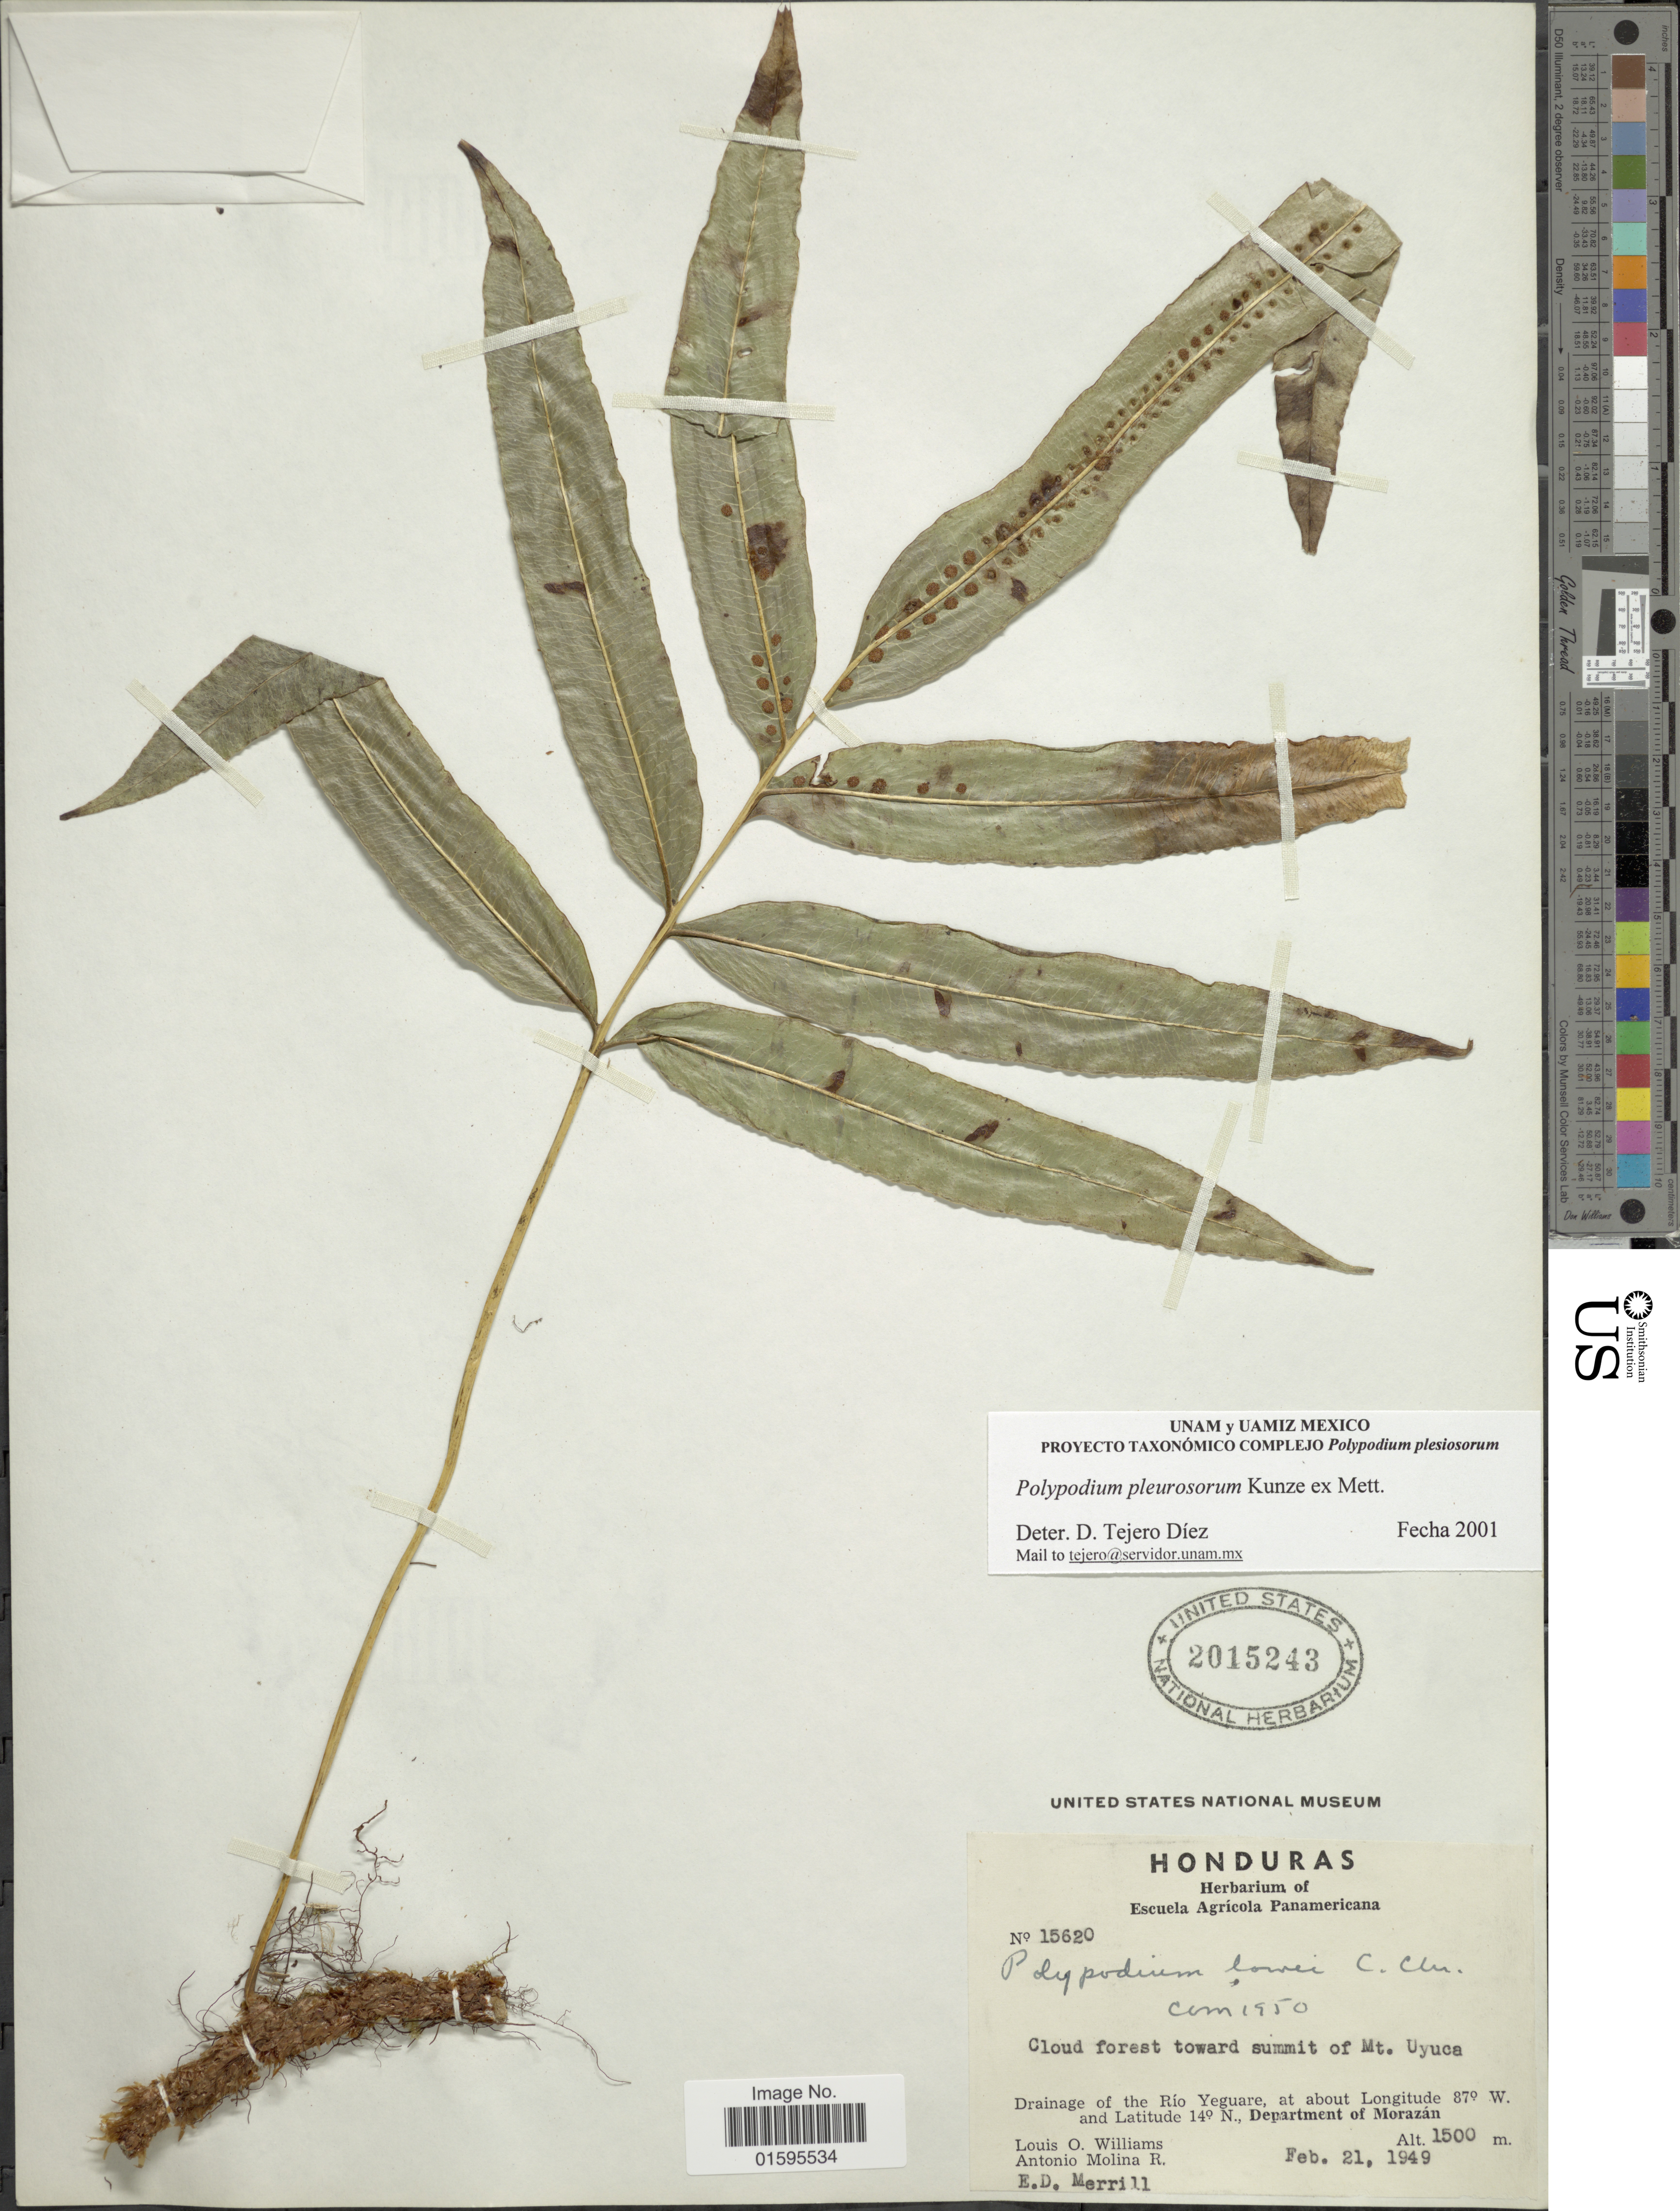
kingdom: Plantae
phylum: Tracheophyta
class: Polypodiopsida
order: Polypodiales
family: Polypodiaceae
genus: Polypodium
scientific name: Polypodium pleurosorum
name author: Kunze ex Mett.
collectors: L. O. Williams, A. Molina R. & E. D. Merrill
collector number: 15620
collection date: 1949-02-21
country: Honduras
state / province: Fco. Morazán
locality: Cloud forest towardsummit of Mt. Uyuca, drainage of the Rio Yeguare, Department of Morazan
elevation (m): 1500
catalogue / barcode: US 2015243